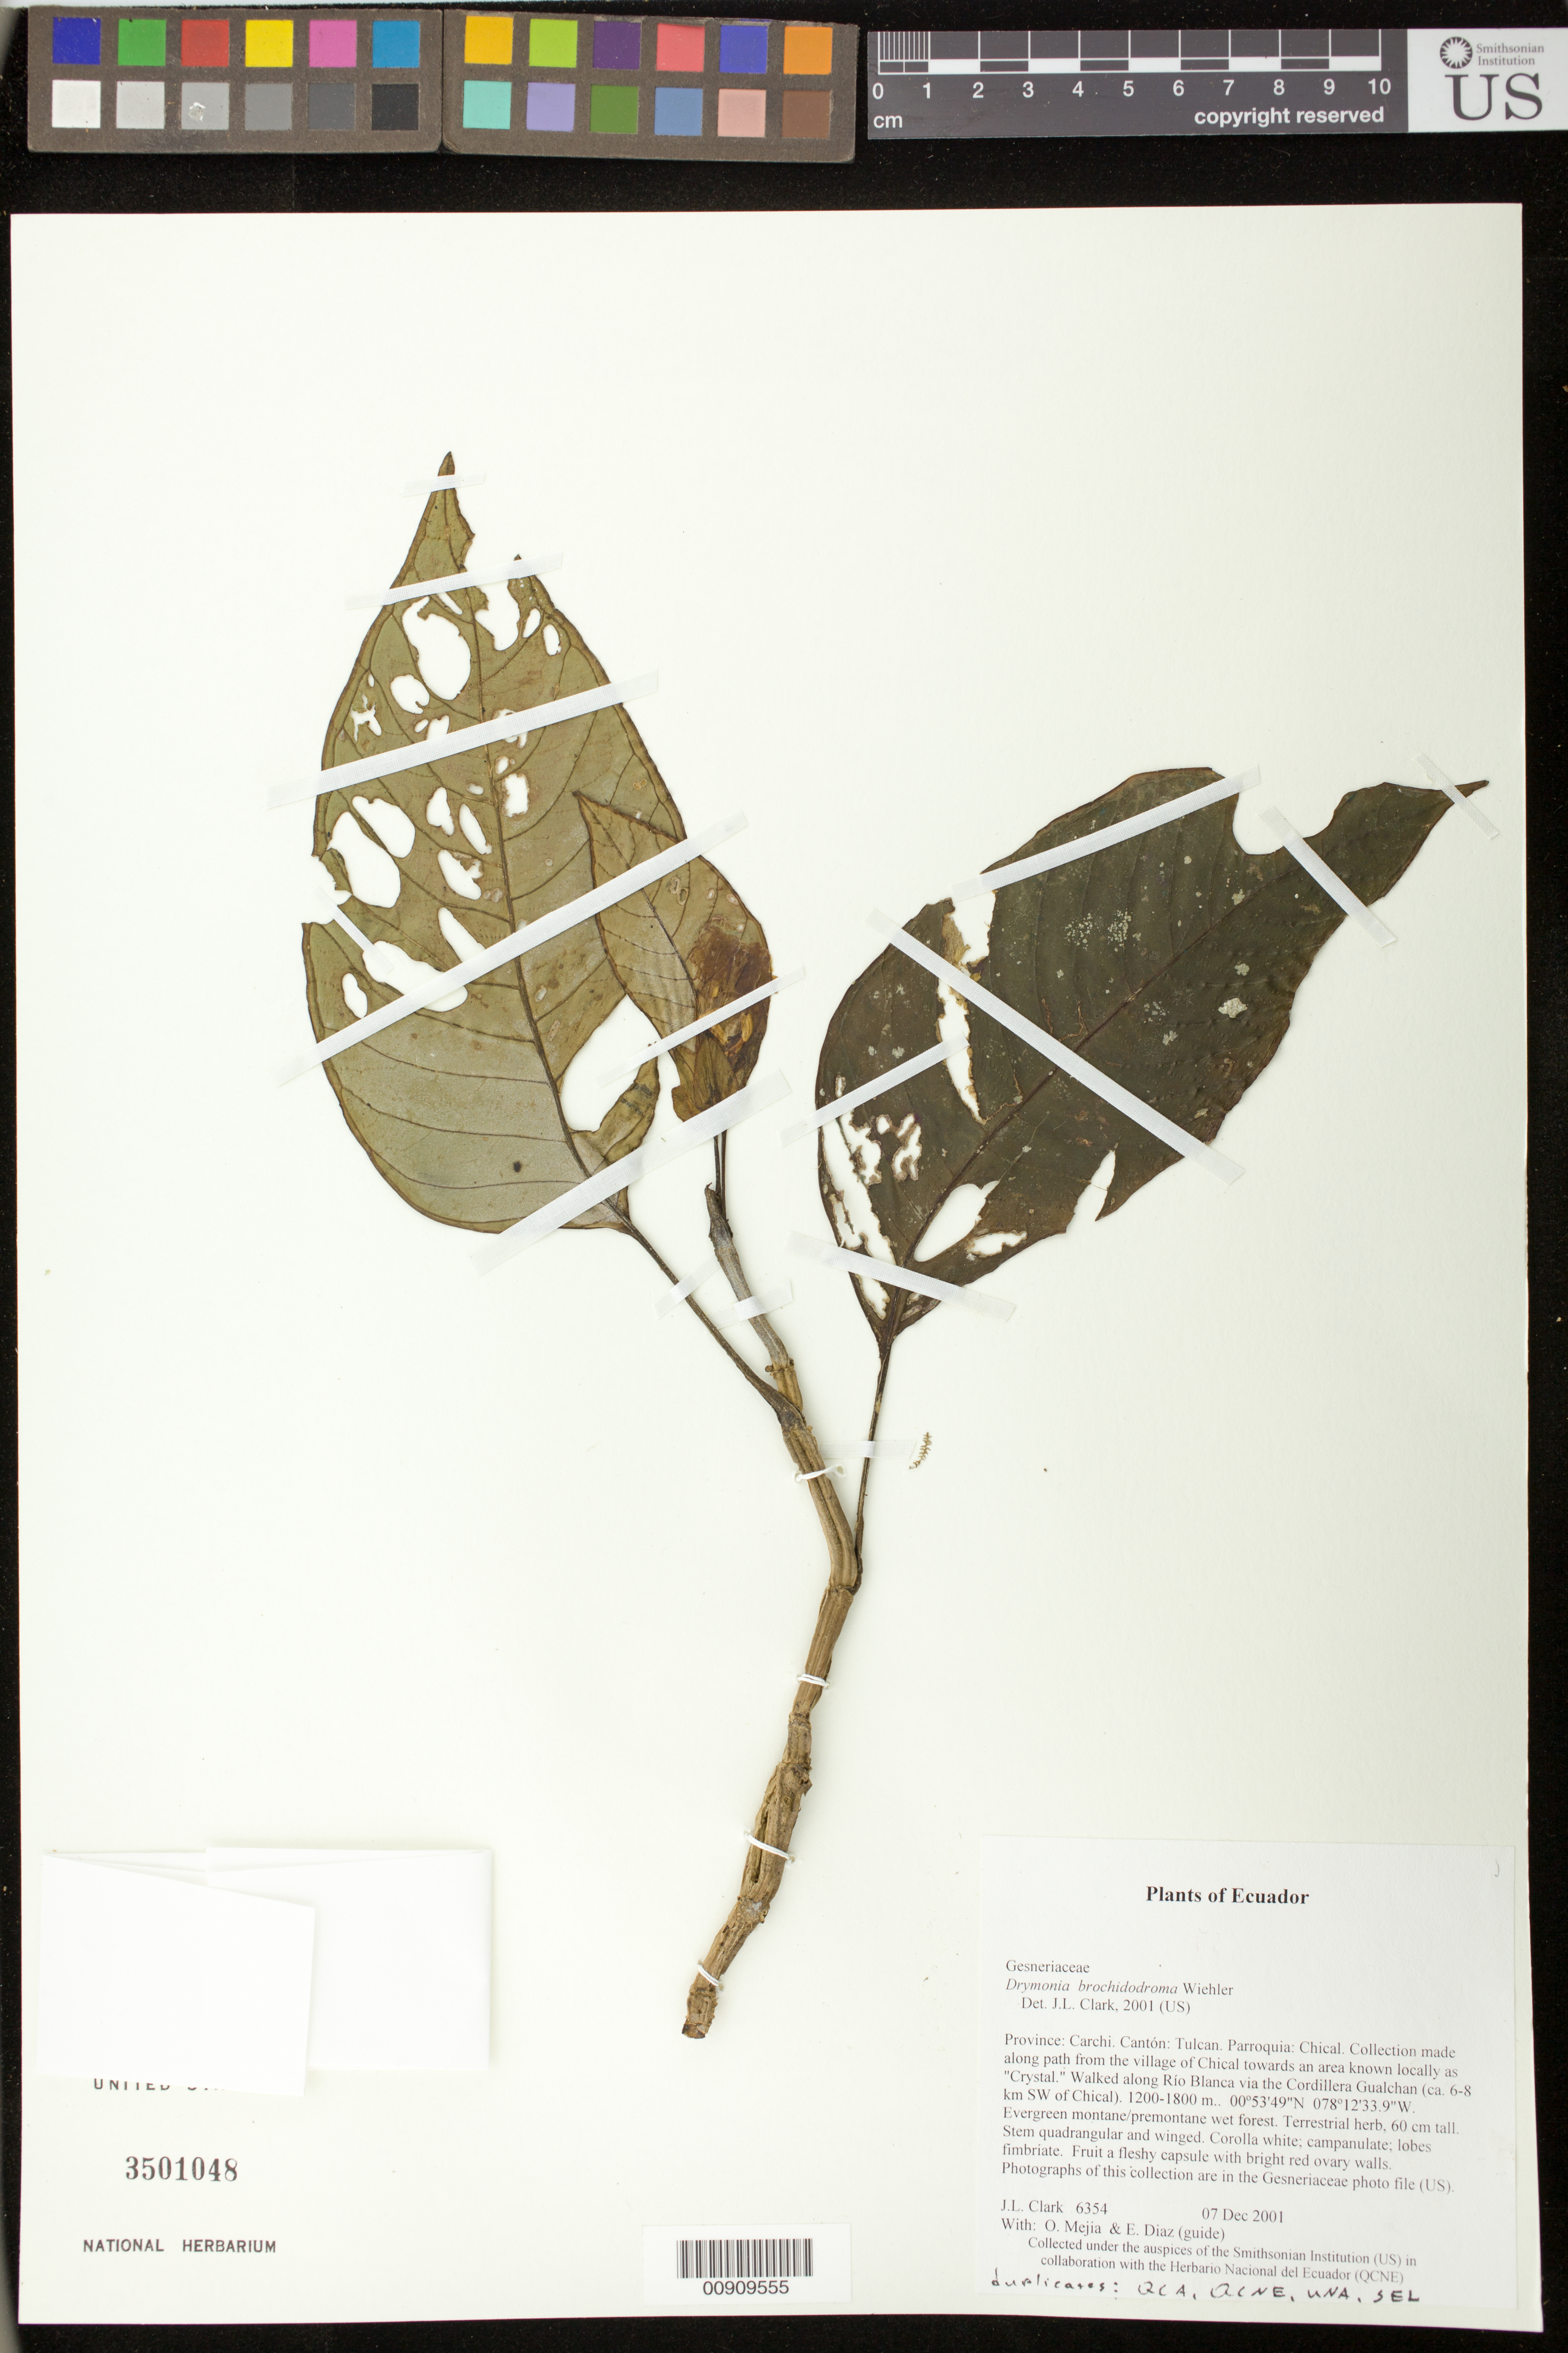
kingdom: Plantae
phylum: Tracheophyta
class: Magnoliopsida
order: Lamiales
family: Gesneriaceae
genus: Drymonia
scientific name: Drymonia brochidodroma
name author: Wiehler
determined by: Clark, J. L., (SEL), The Marie Selby Botanical Garden (UNITED STATES)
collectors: J. L. Clark, O. Mejia & E. Diaz (guide)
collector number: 6354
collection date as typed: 07 Dec 2001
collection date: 2001-12-07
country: Ecuador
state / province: Carchi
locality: Tulcan. Parroquia: Chical. Collection made along path from the village of Chical towards an area known locally as "Crystal." Walked along Río Blanca via the Cordillera Gualchan (ca. 6-8 km SW of Chical).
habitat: Evergreen montane/premontane wet forest.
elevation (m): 1200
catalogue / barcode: US 3501048